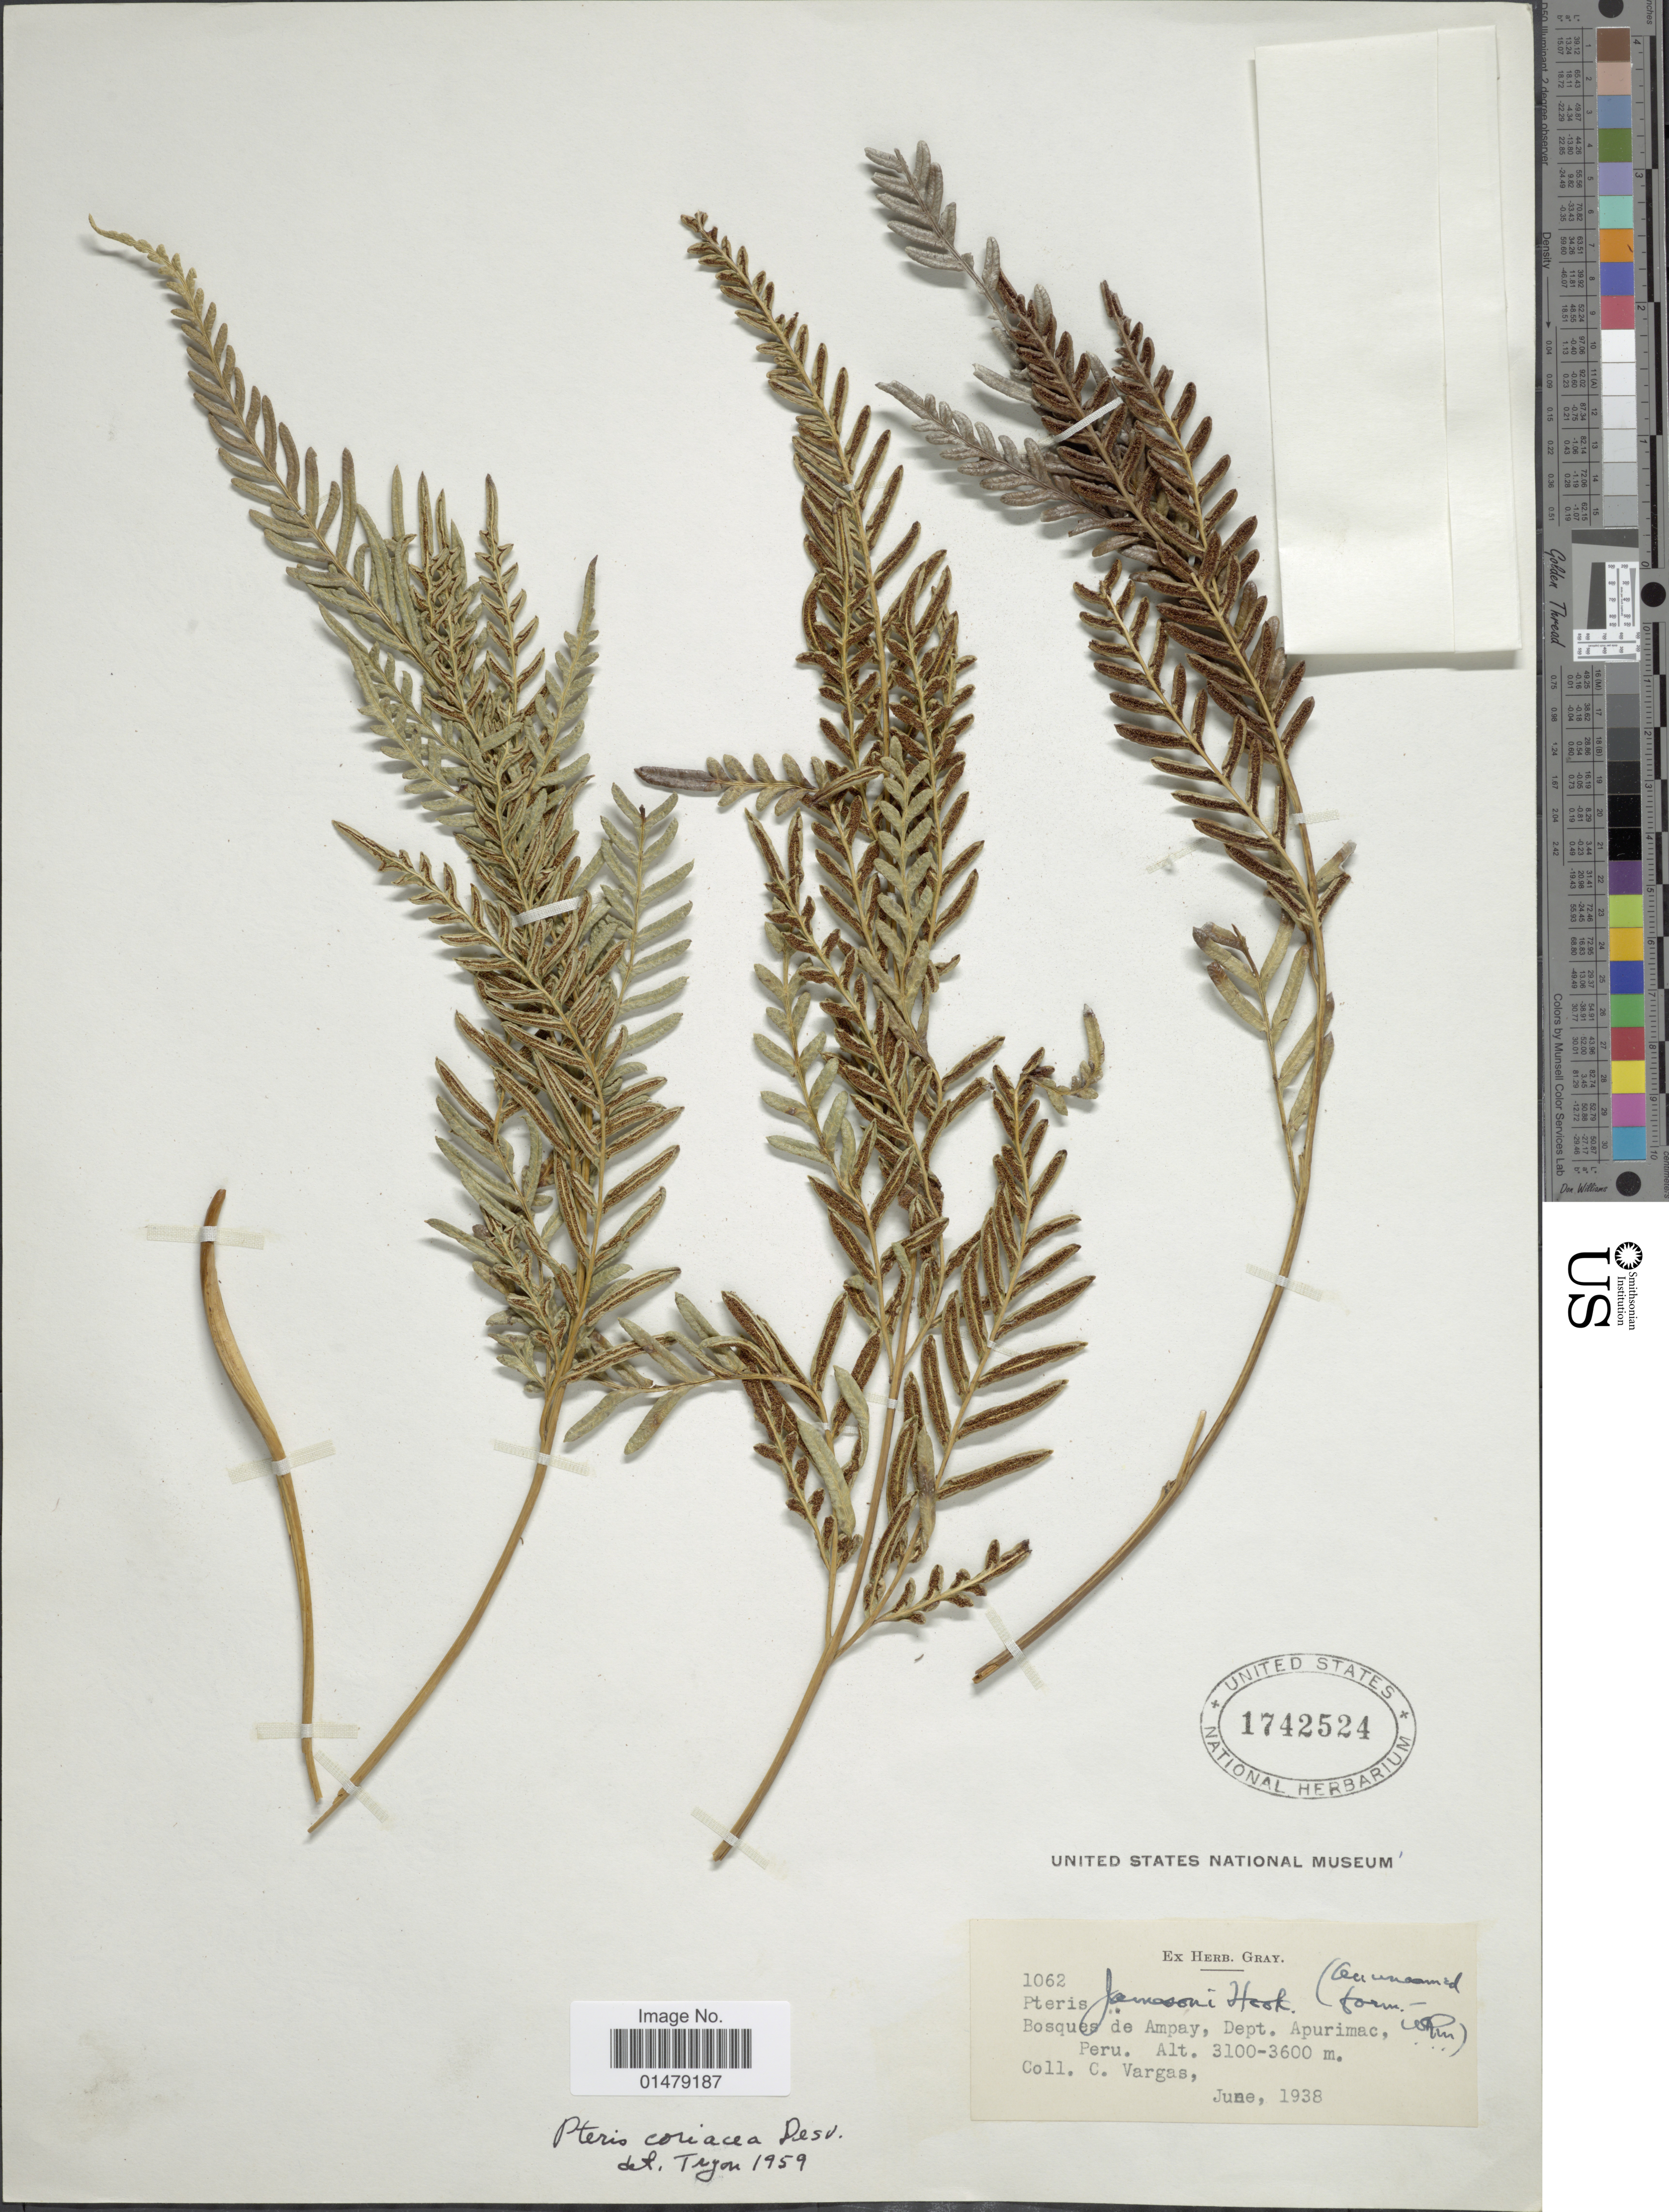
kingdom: Plantae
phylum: Tracheophyta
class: Polypodiopsida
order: Polypodiales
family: Pteridaceae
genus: Pteris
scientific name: Pteris coriacea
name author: Desv.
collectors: C. Vargas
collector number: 1062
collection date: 1938-06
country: Peru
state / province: Apurímac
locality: Bosques de Ampay, Dept. Apurimac.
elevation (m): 3100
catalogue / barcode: US 1742524